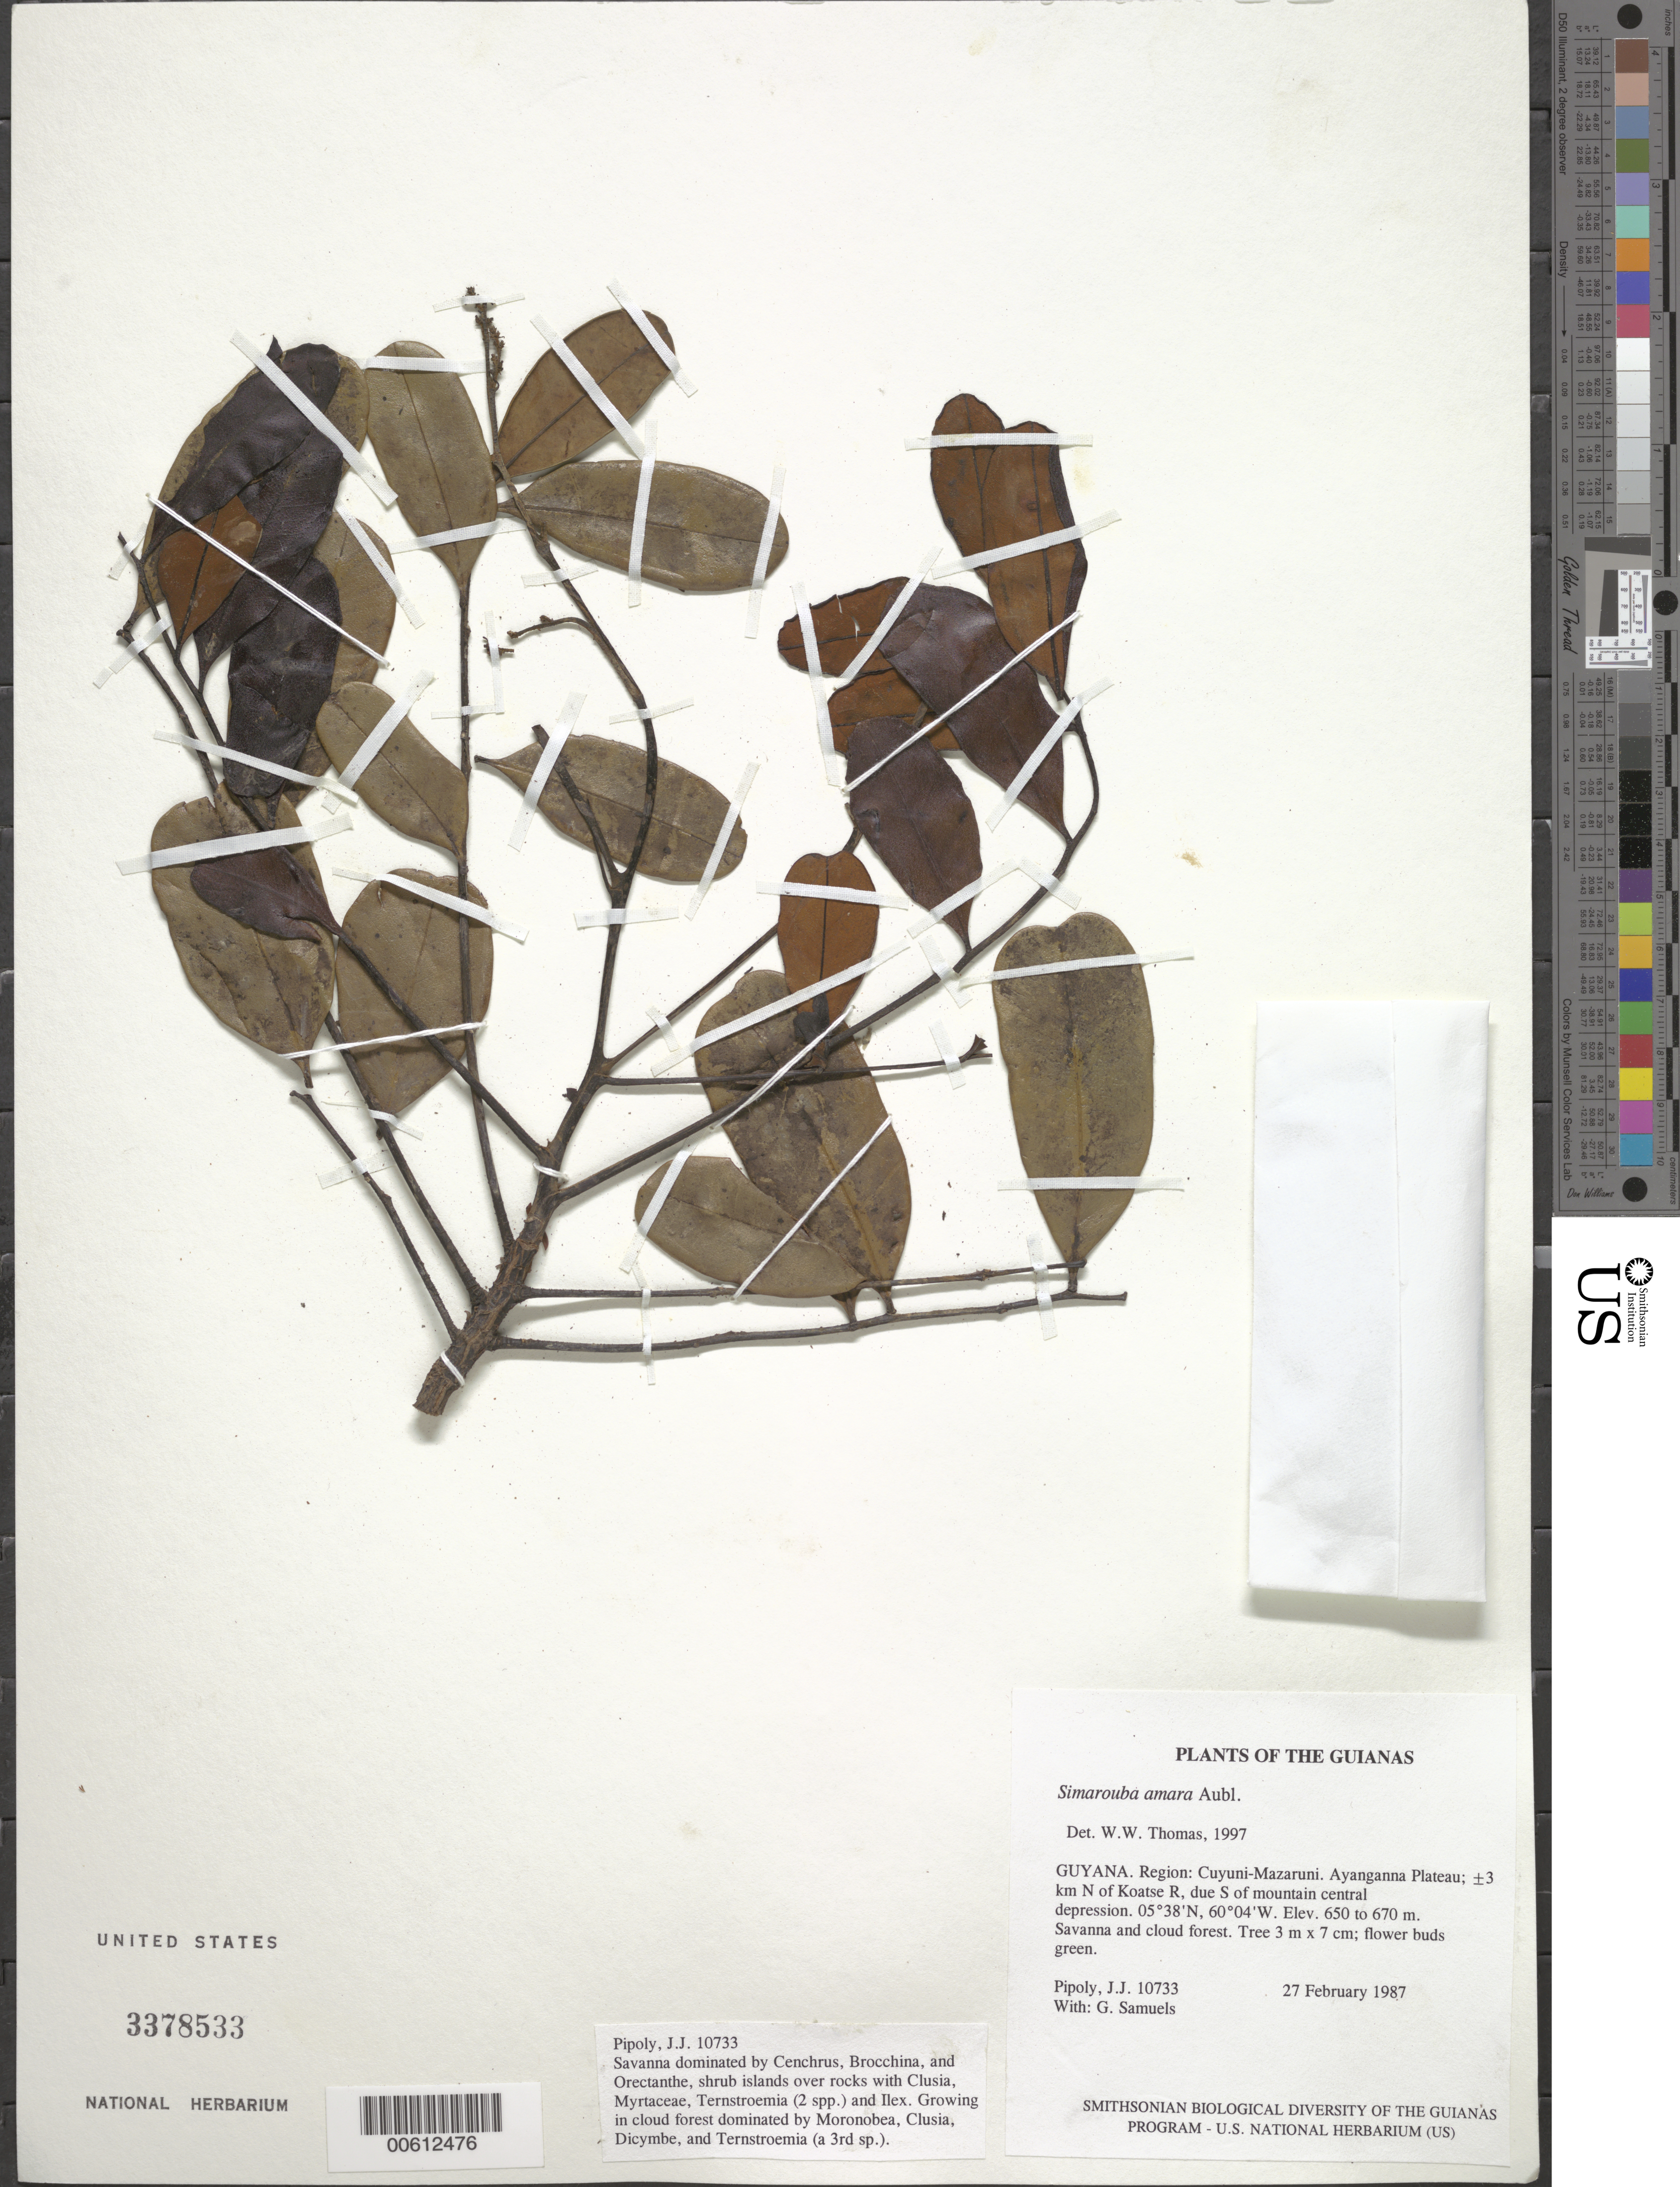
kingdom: Plantae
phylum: Tracheophyta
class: Magnoliopsida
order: Sapindales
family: Simaroubaceae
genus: Simarouba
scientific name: Simarouba amara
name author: Aubl.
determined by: Thomas, W. W., (NY), New York Botanical Garden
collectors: J. J. Pipoly & G. Bacchus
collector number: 10733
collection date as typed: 27 February 1987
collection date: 1987-02-27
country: Guyana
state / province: Cuyuni-Mazaruni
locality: Ayanganna Plateau; ±3 km N of Koatse R, due S of mountain central depression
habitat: Savanna and cloud forest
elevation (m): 650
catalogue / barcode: US 3378533